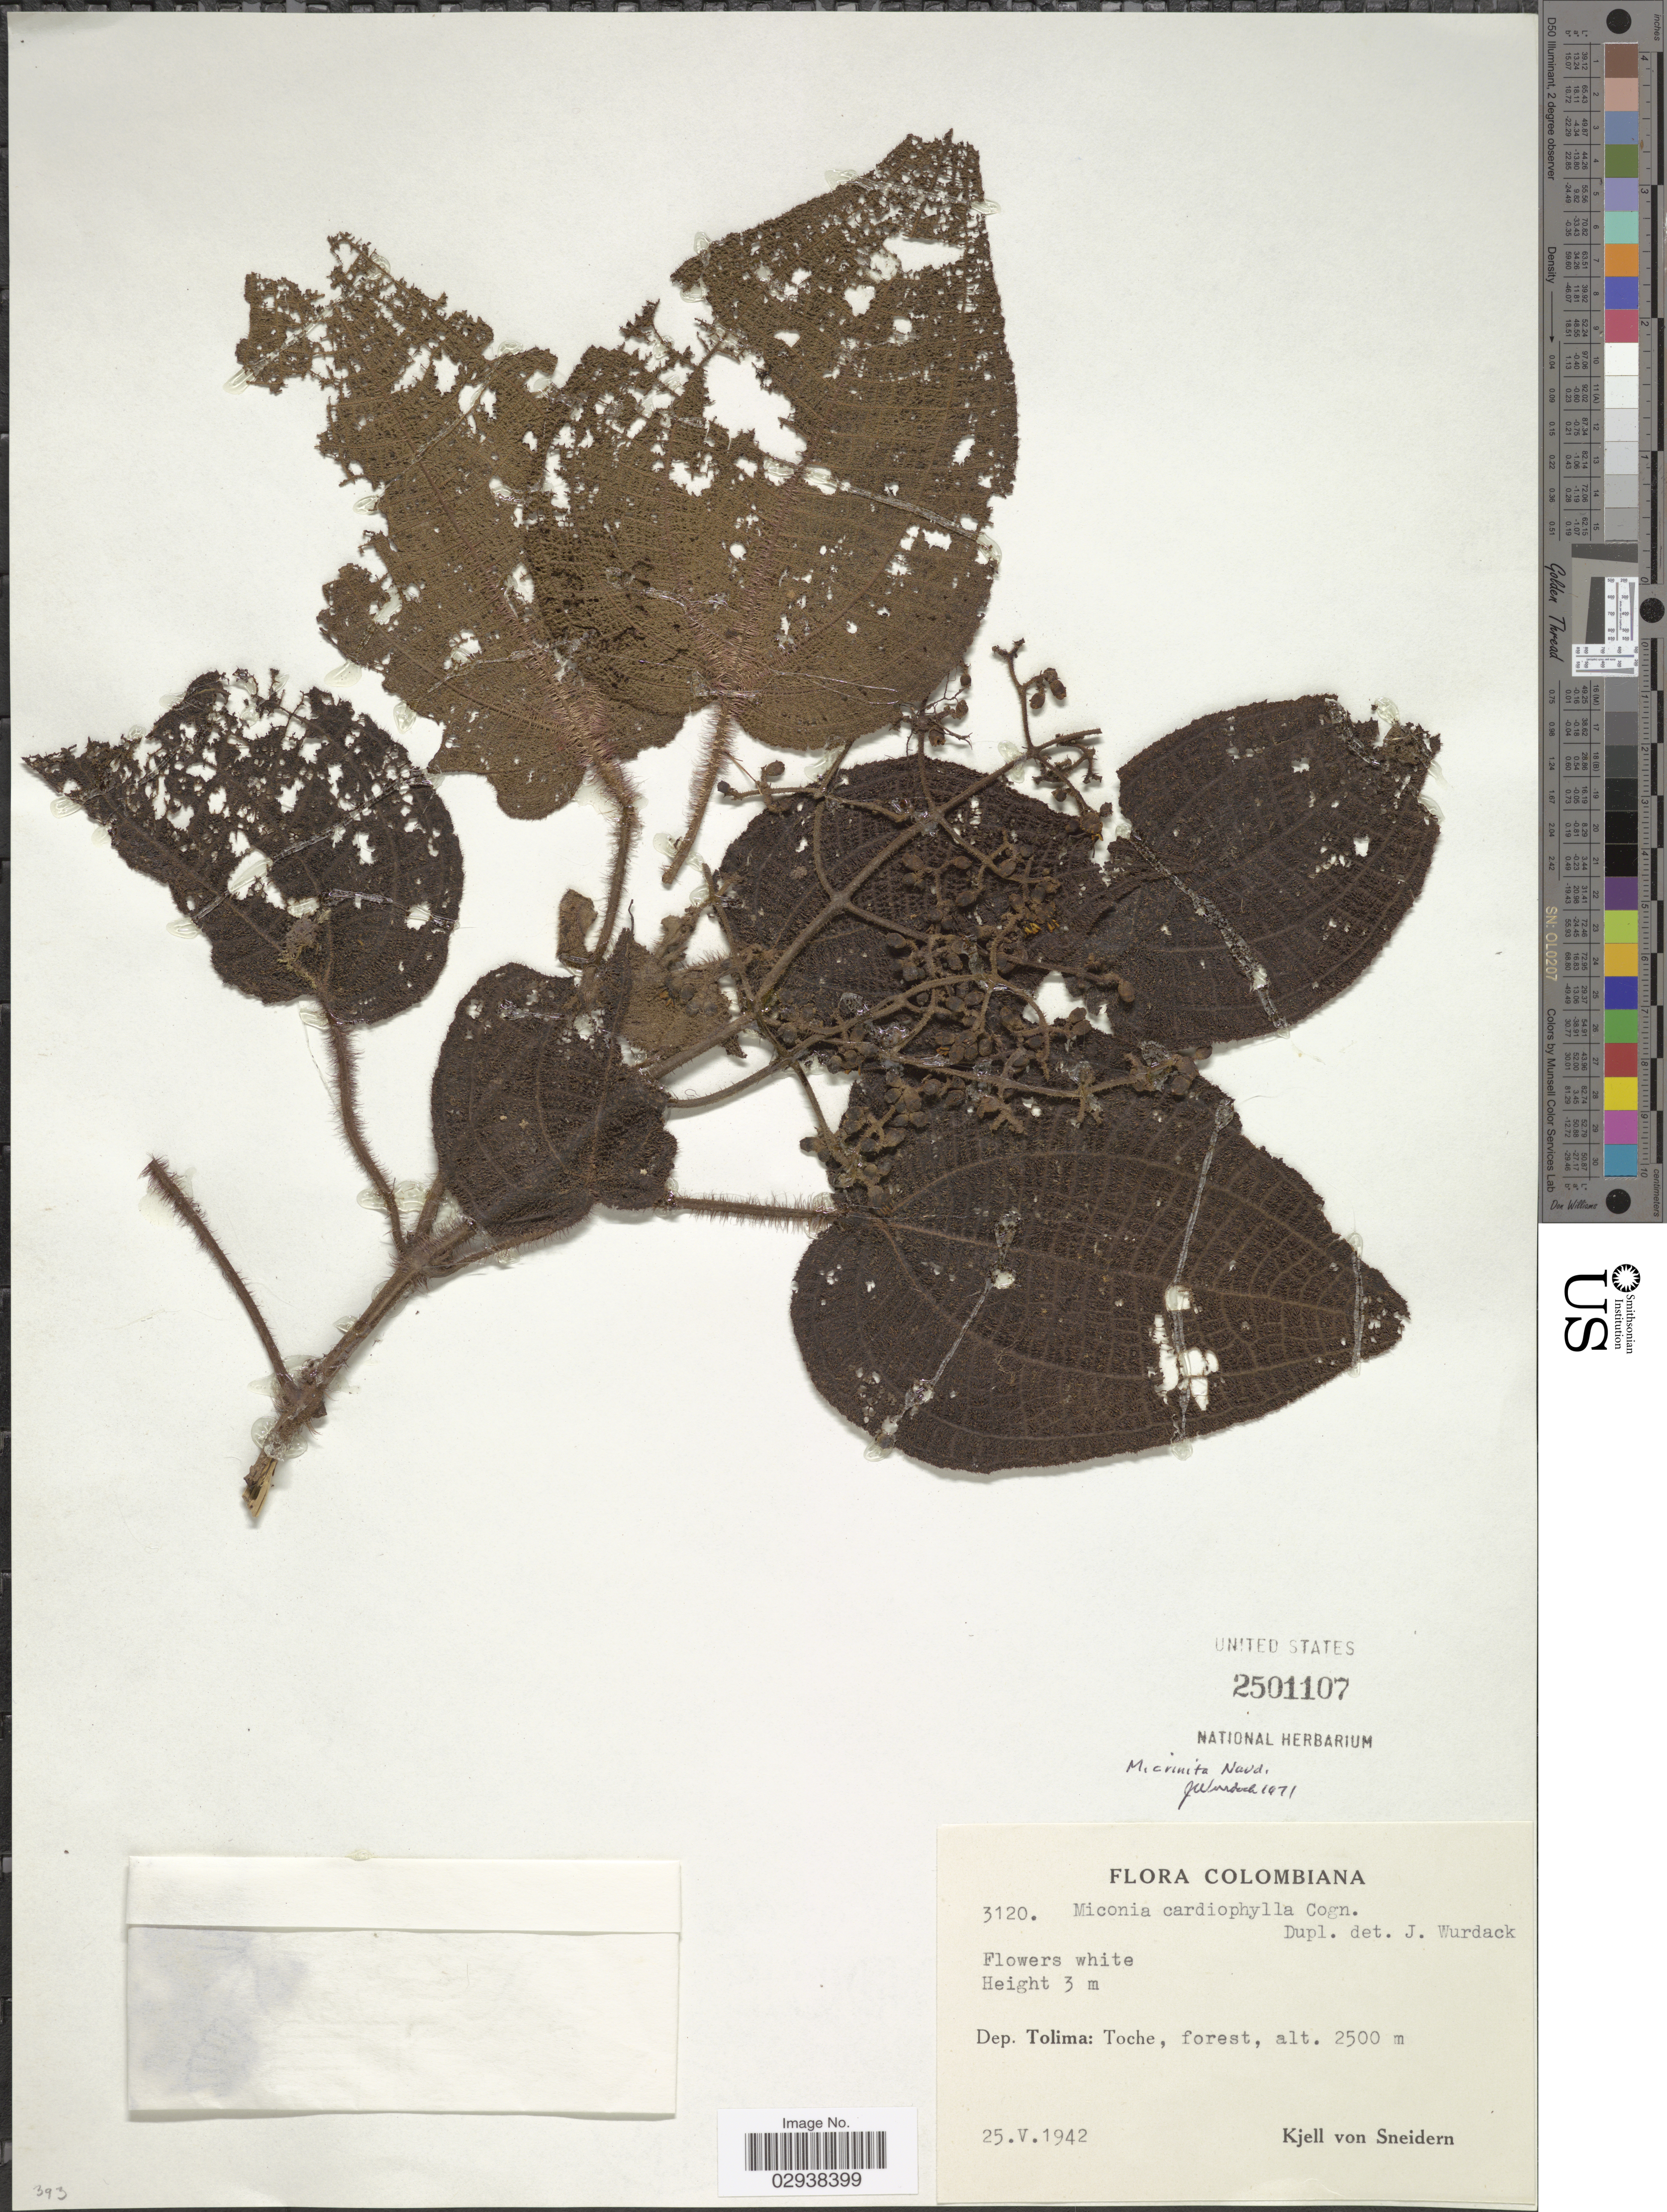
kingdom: Plantae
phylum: Tracheophyta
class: Magnoliopsida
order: Myrtales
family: Melastomataceae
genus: Miconia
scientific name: Miconia crinita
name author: Naudin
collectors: K. von Sneidern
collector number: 3120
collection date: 1942-05-25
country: Colombia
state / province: Tolima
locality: Dep. Tolima: Toche, forest.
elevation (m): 2500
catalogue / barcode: US 2501107